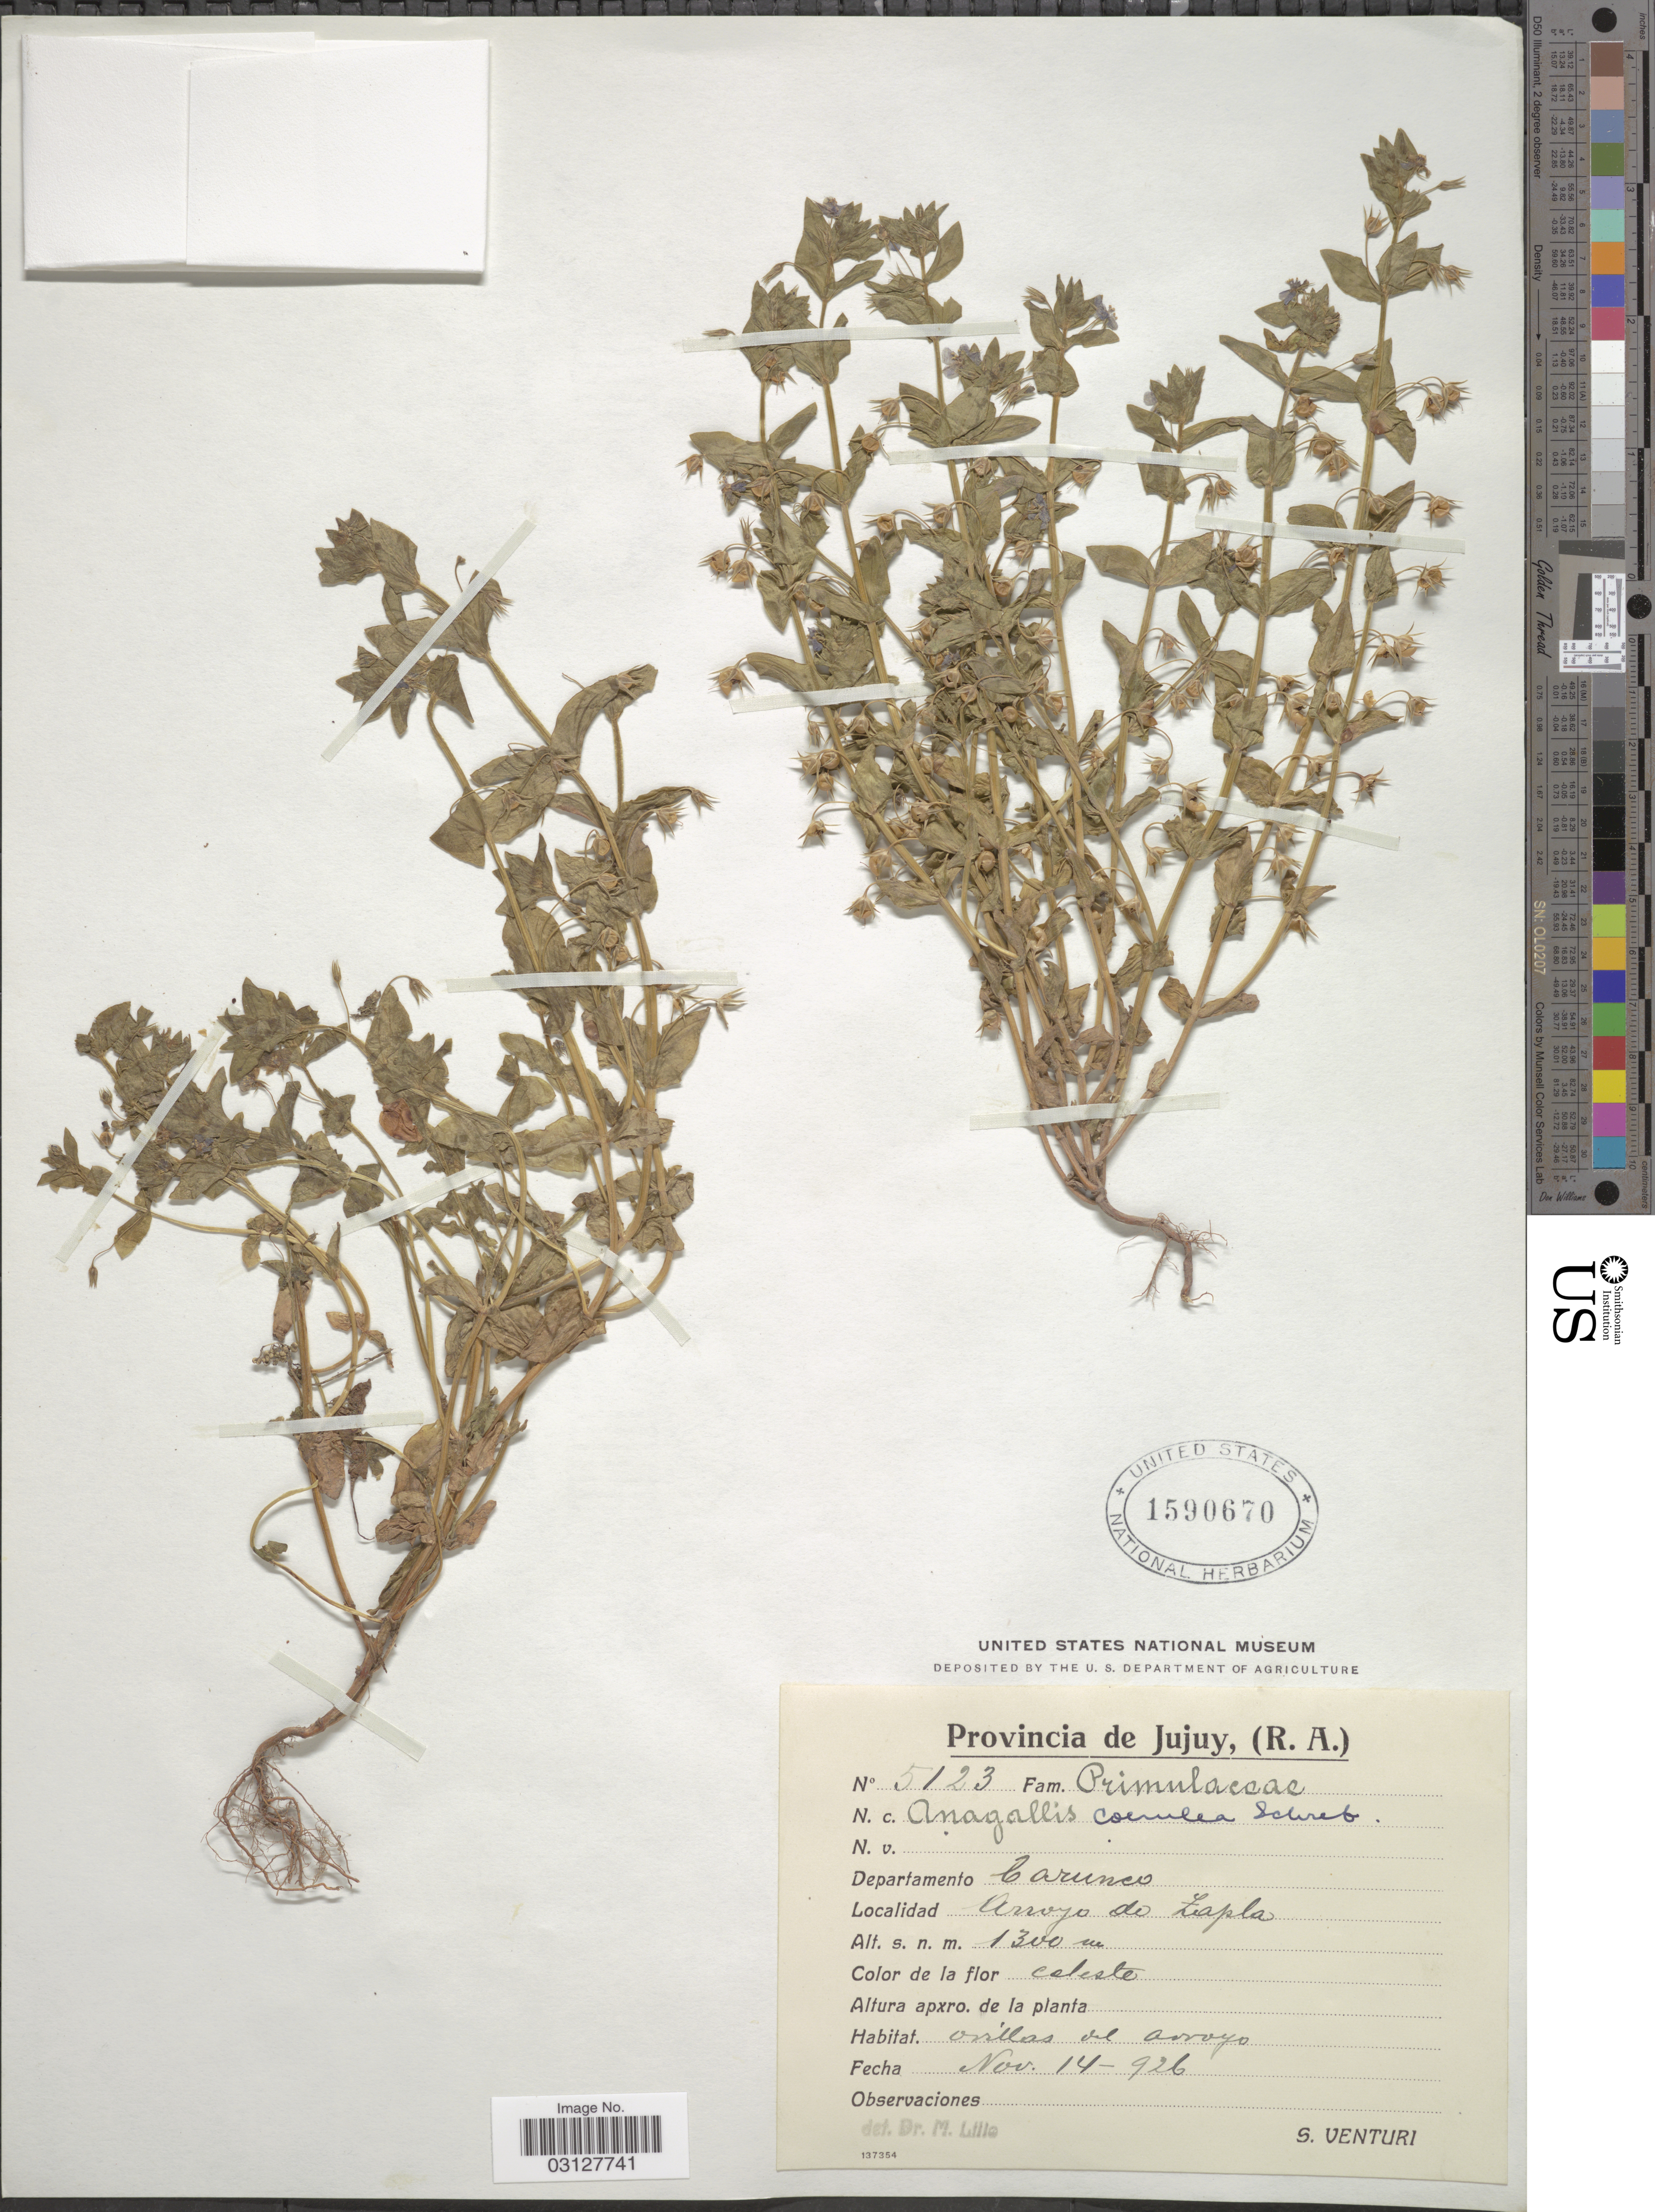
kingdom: Plantae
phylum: Tracheophyta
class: Magnoliopsida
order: Ericales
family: Primulaceae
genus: Anagallis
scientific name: Anagallis arvensis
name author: L.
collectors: S. Venturi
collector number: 5123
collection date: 1926-11-14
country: Argentina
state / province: Jujuy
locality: Provincia de Jujuy, (R.A.), Departamemto Carunco, Arroyo de Zapla.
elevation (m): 1300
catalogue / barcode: US 1590670